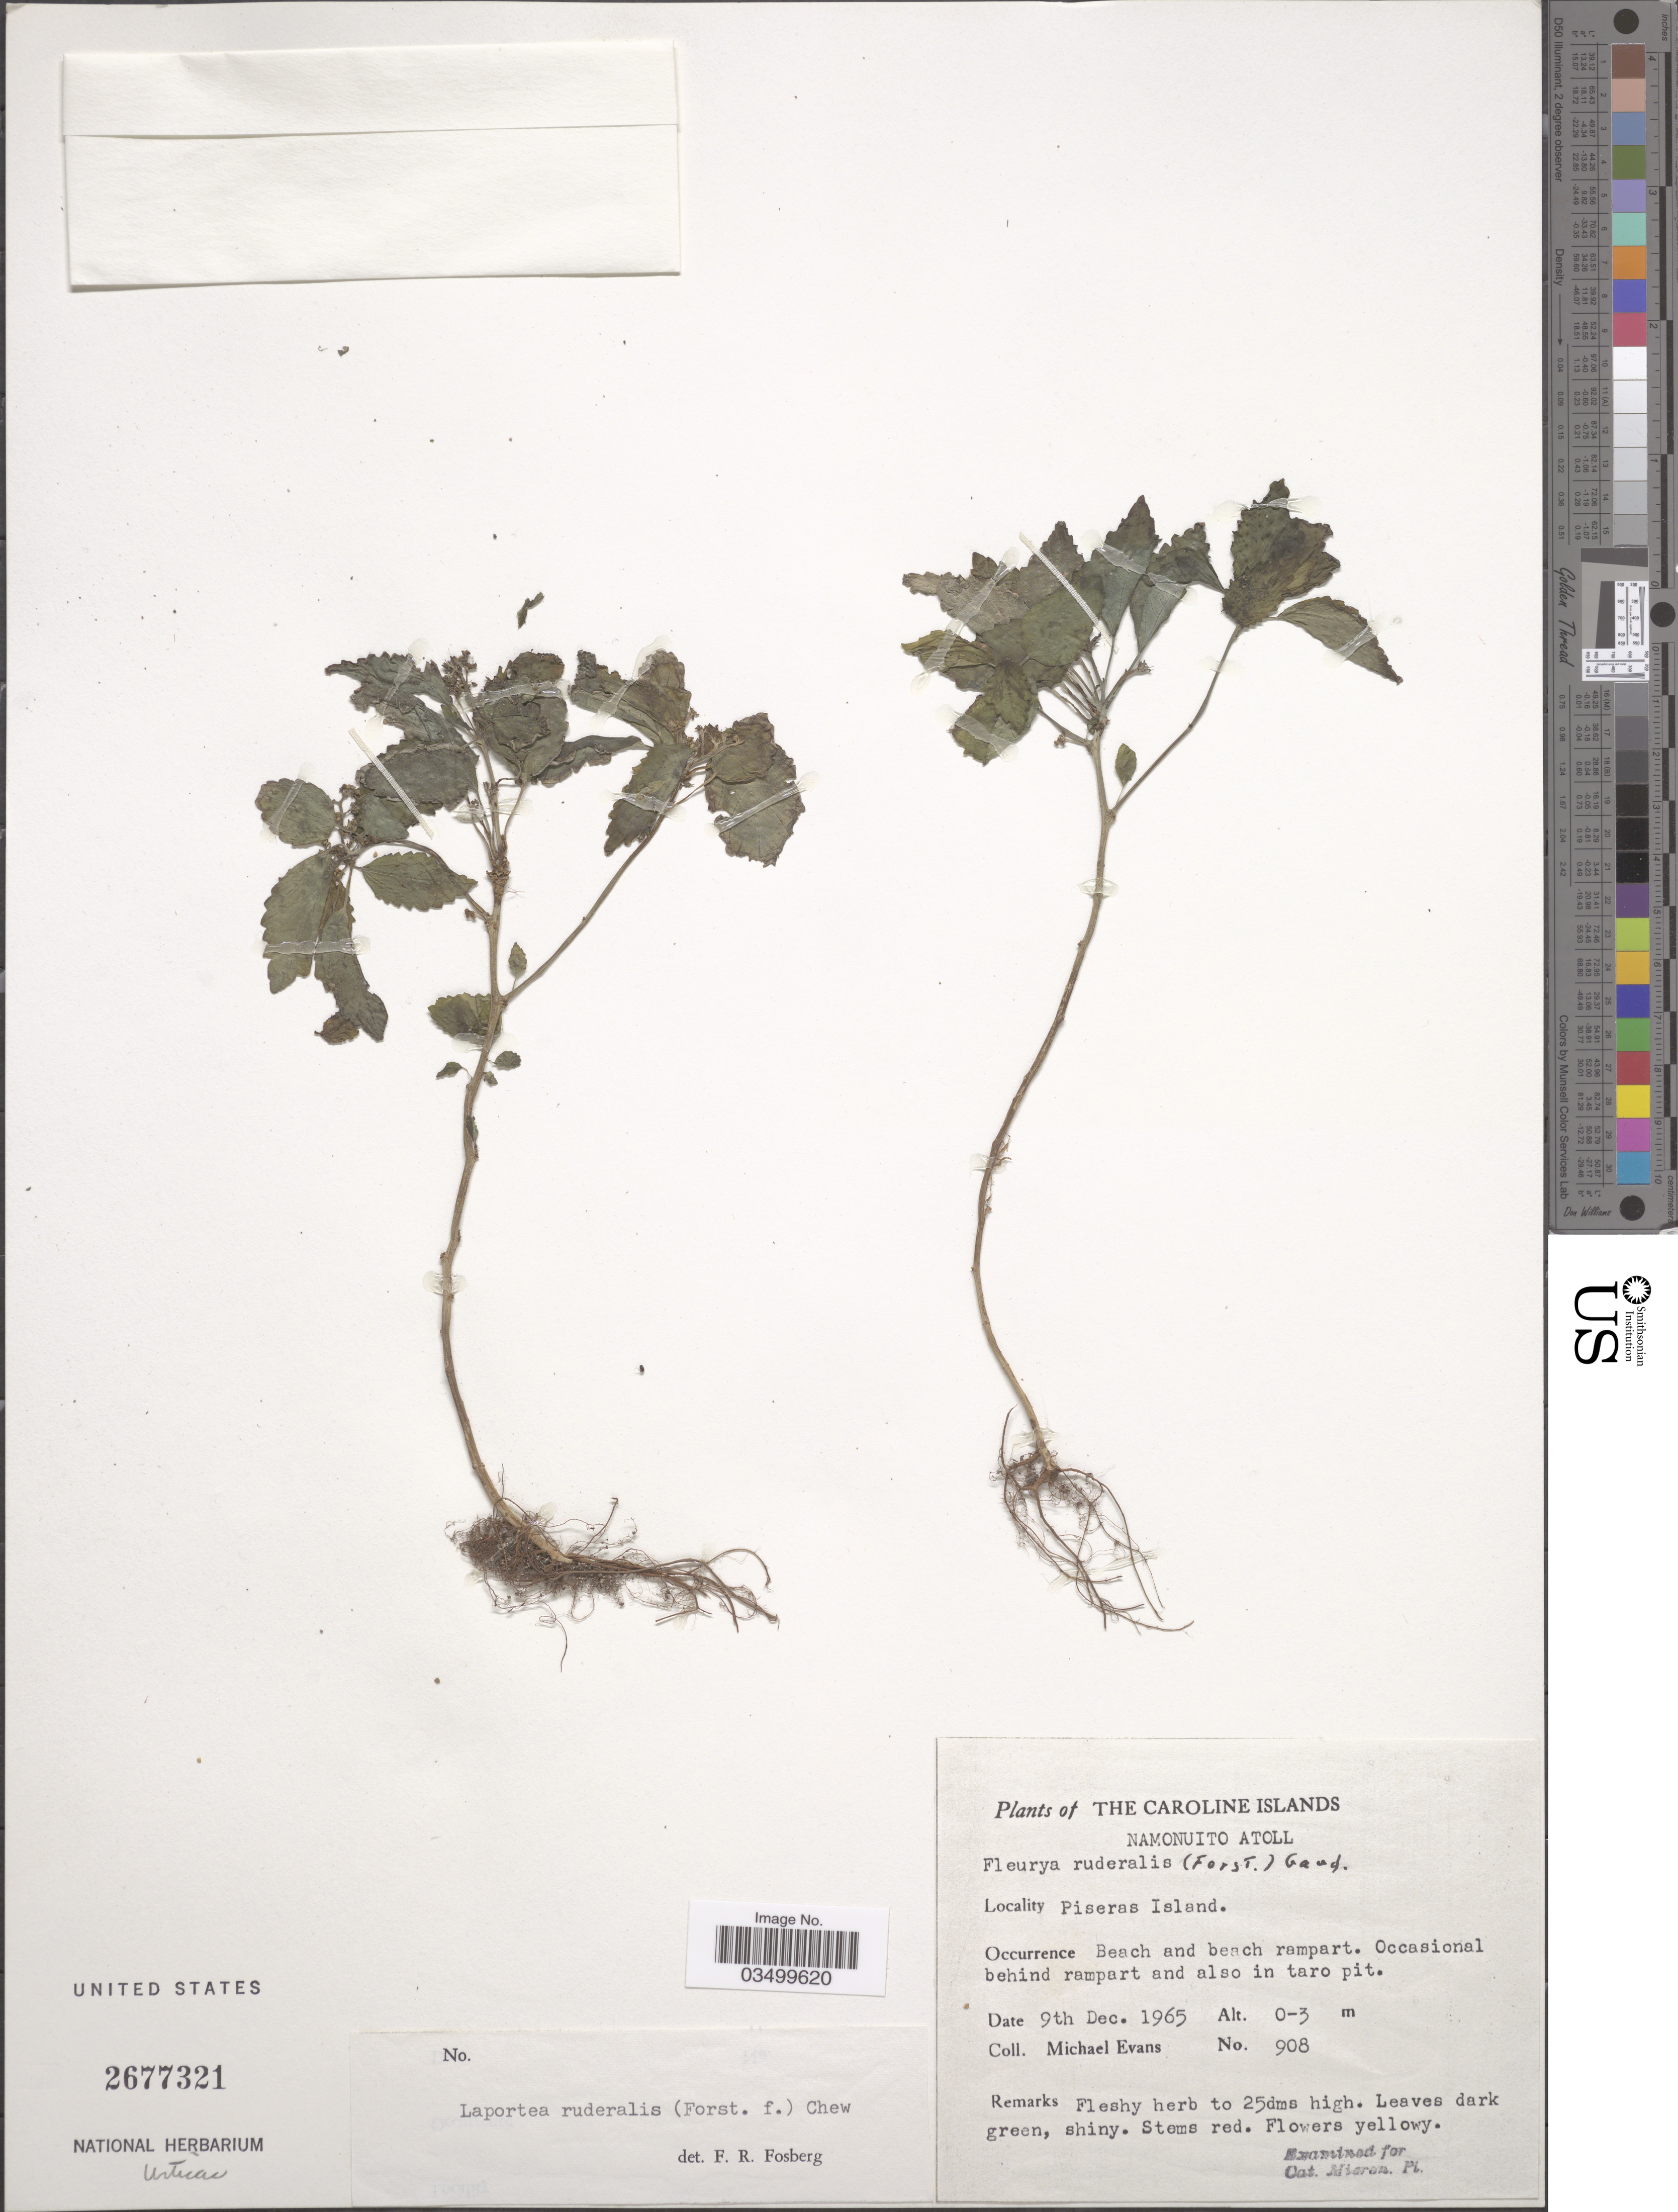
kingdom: Plantae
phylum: Tracheophyta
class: Magnoliopsida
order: Rosales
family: Urticaceae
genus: Laportea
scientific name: Laportea ruderalis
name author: (G. Forst.) Chew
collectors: M. Evans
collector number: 908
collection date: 1965-12-09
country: Micronesia, Federated States of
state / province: Truk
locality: Caroline Islands. Namonuito Atoll. Piseras Island.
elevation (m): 0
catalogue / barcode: US 2677321